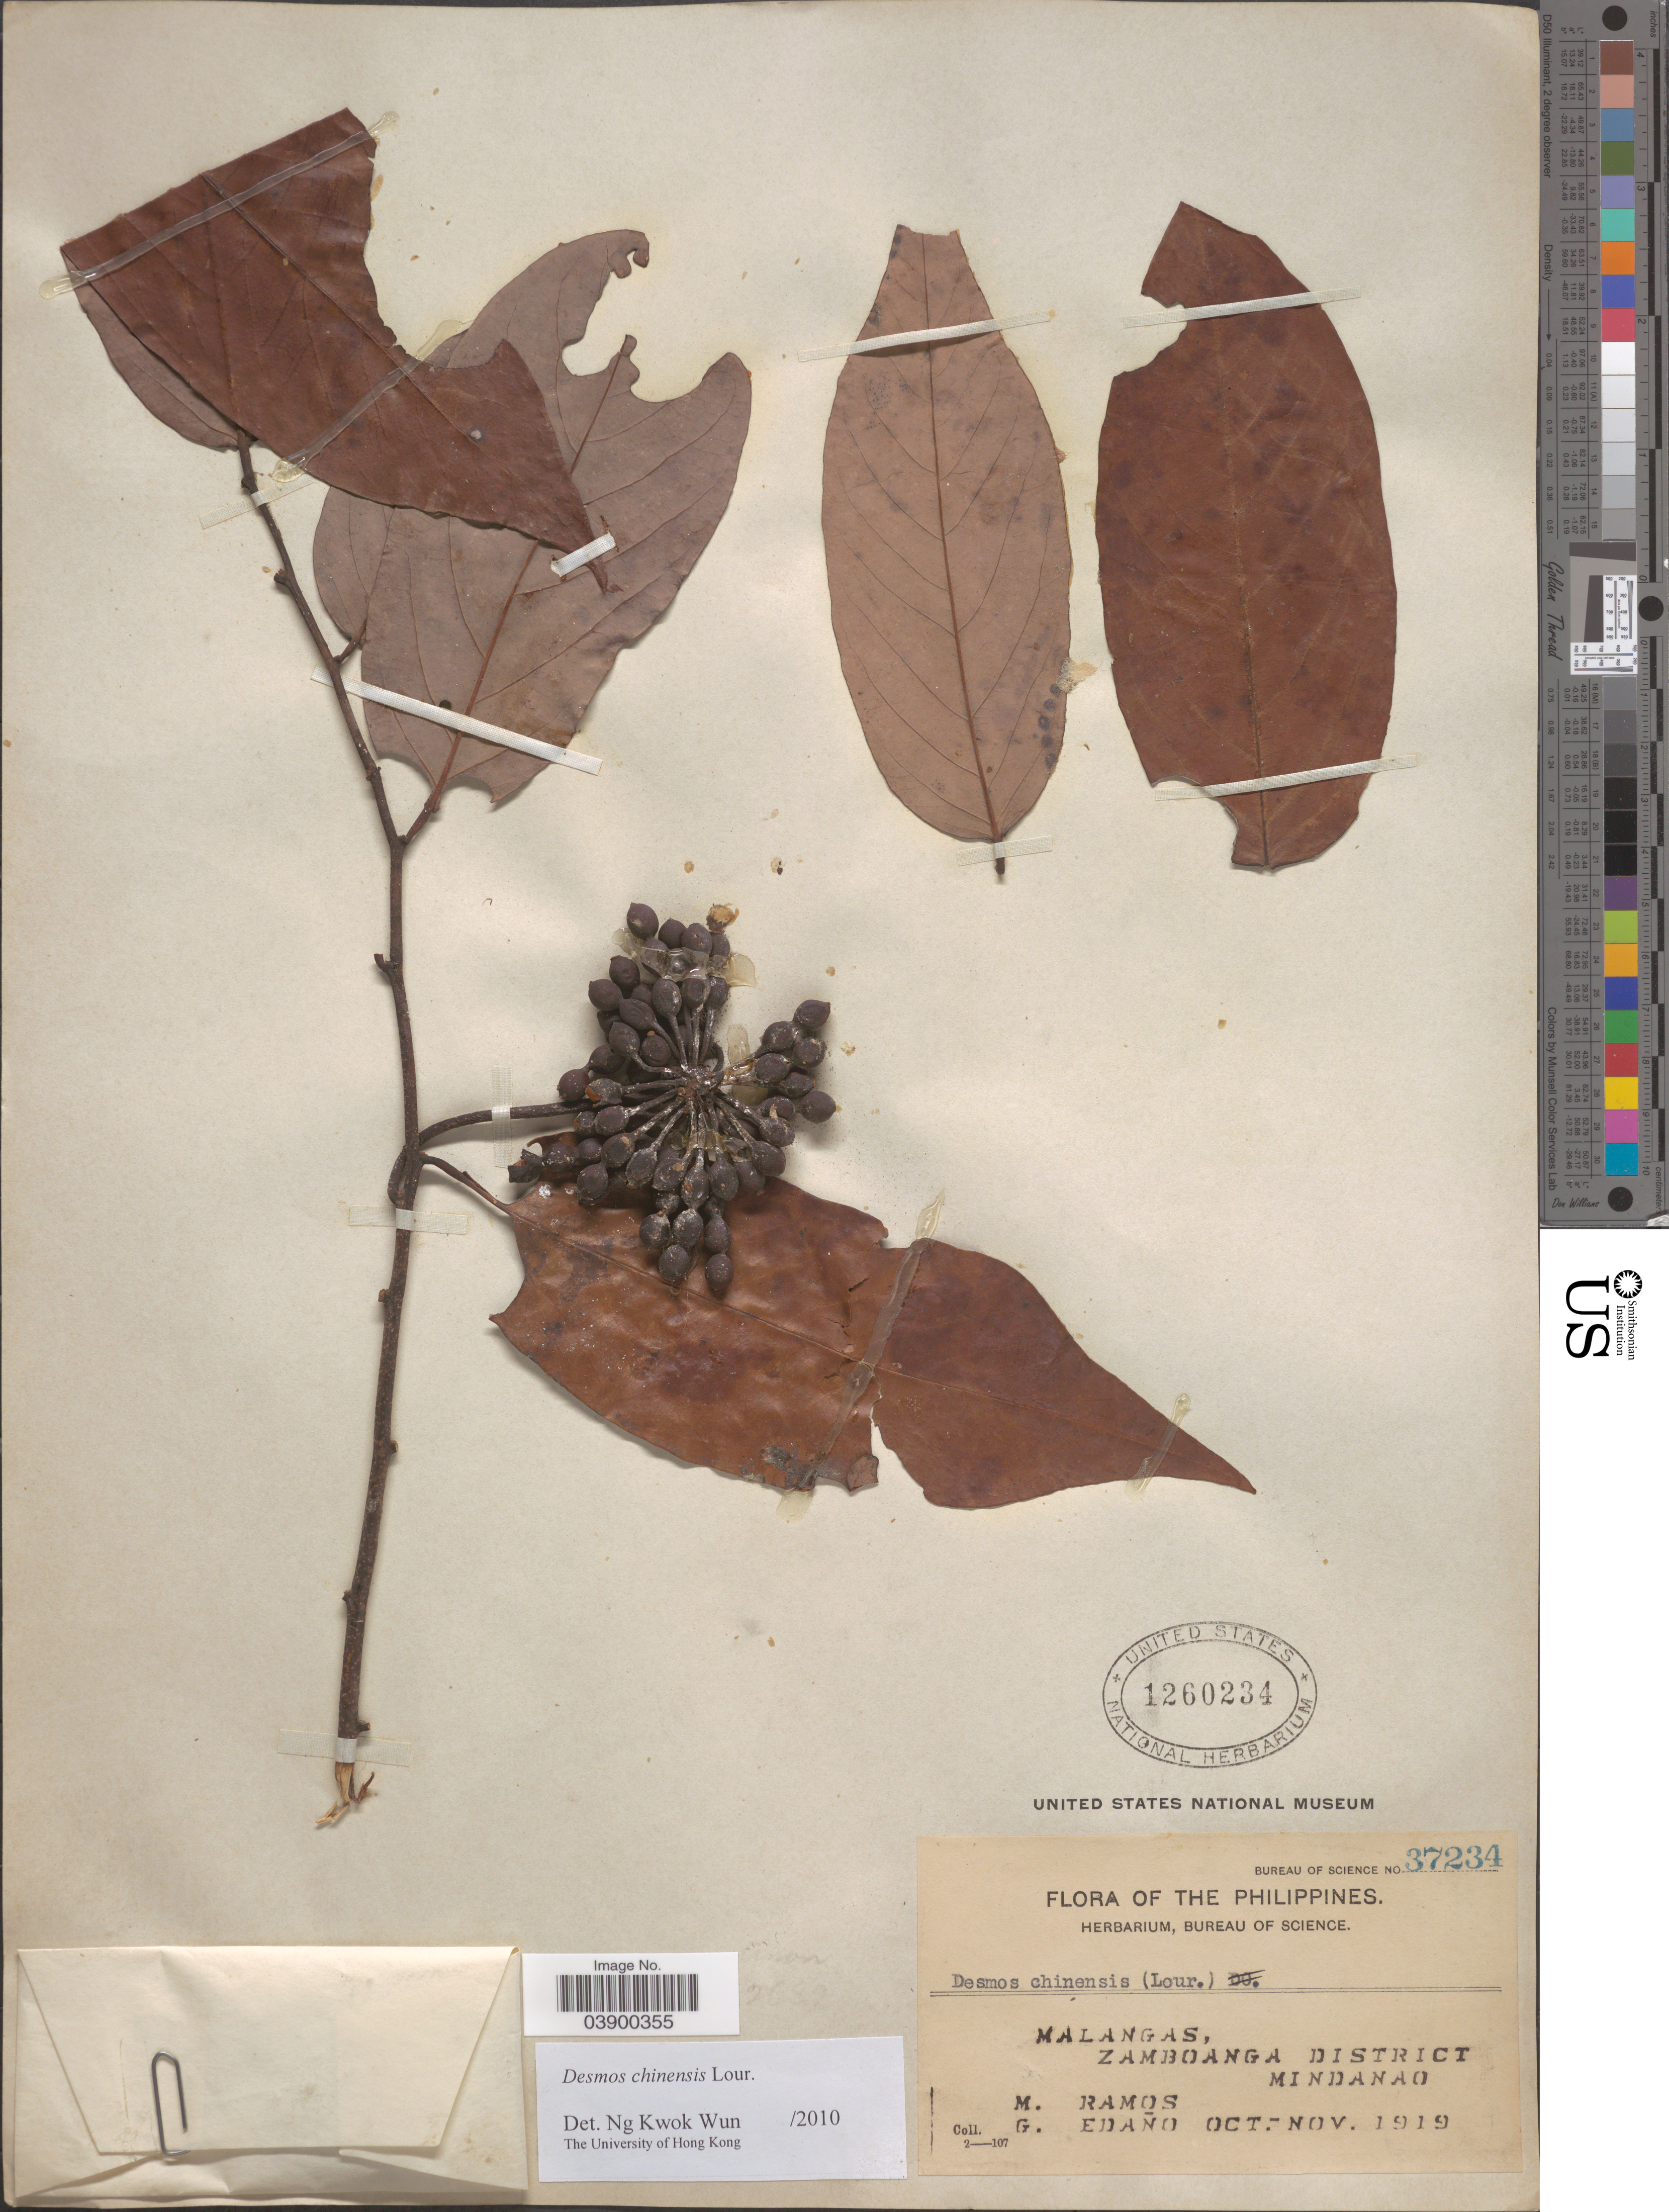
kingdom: Plantae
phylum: Tracheophyta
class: Magnoliopsida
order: Magnoliales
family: Annonaceae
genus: Desmos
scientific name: Desmos chinensis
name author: Lour.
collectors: M. Ramos & G. Edaño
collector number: Bureau of Science 37234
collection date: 1919-10/1919-11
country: Philippines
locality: Malangas, Zamboanga District. Mindanao.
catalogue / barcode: US 1260234